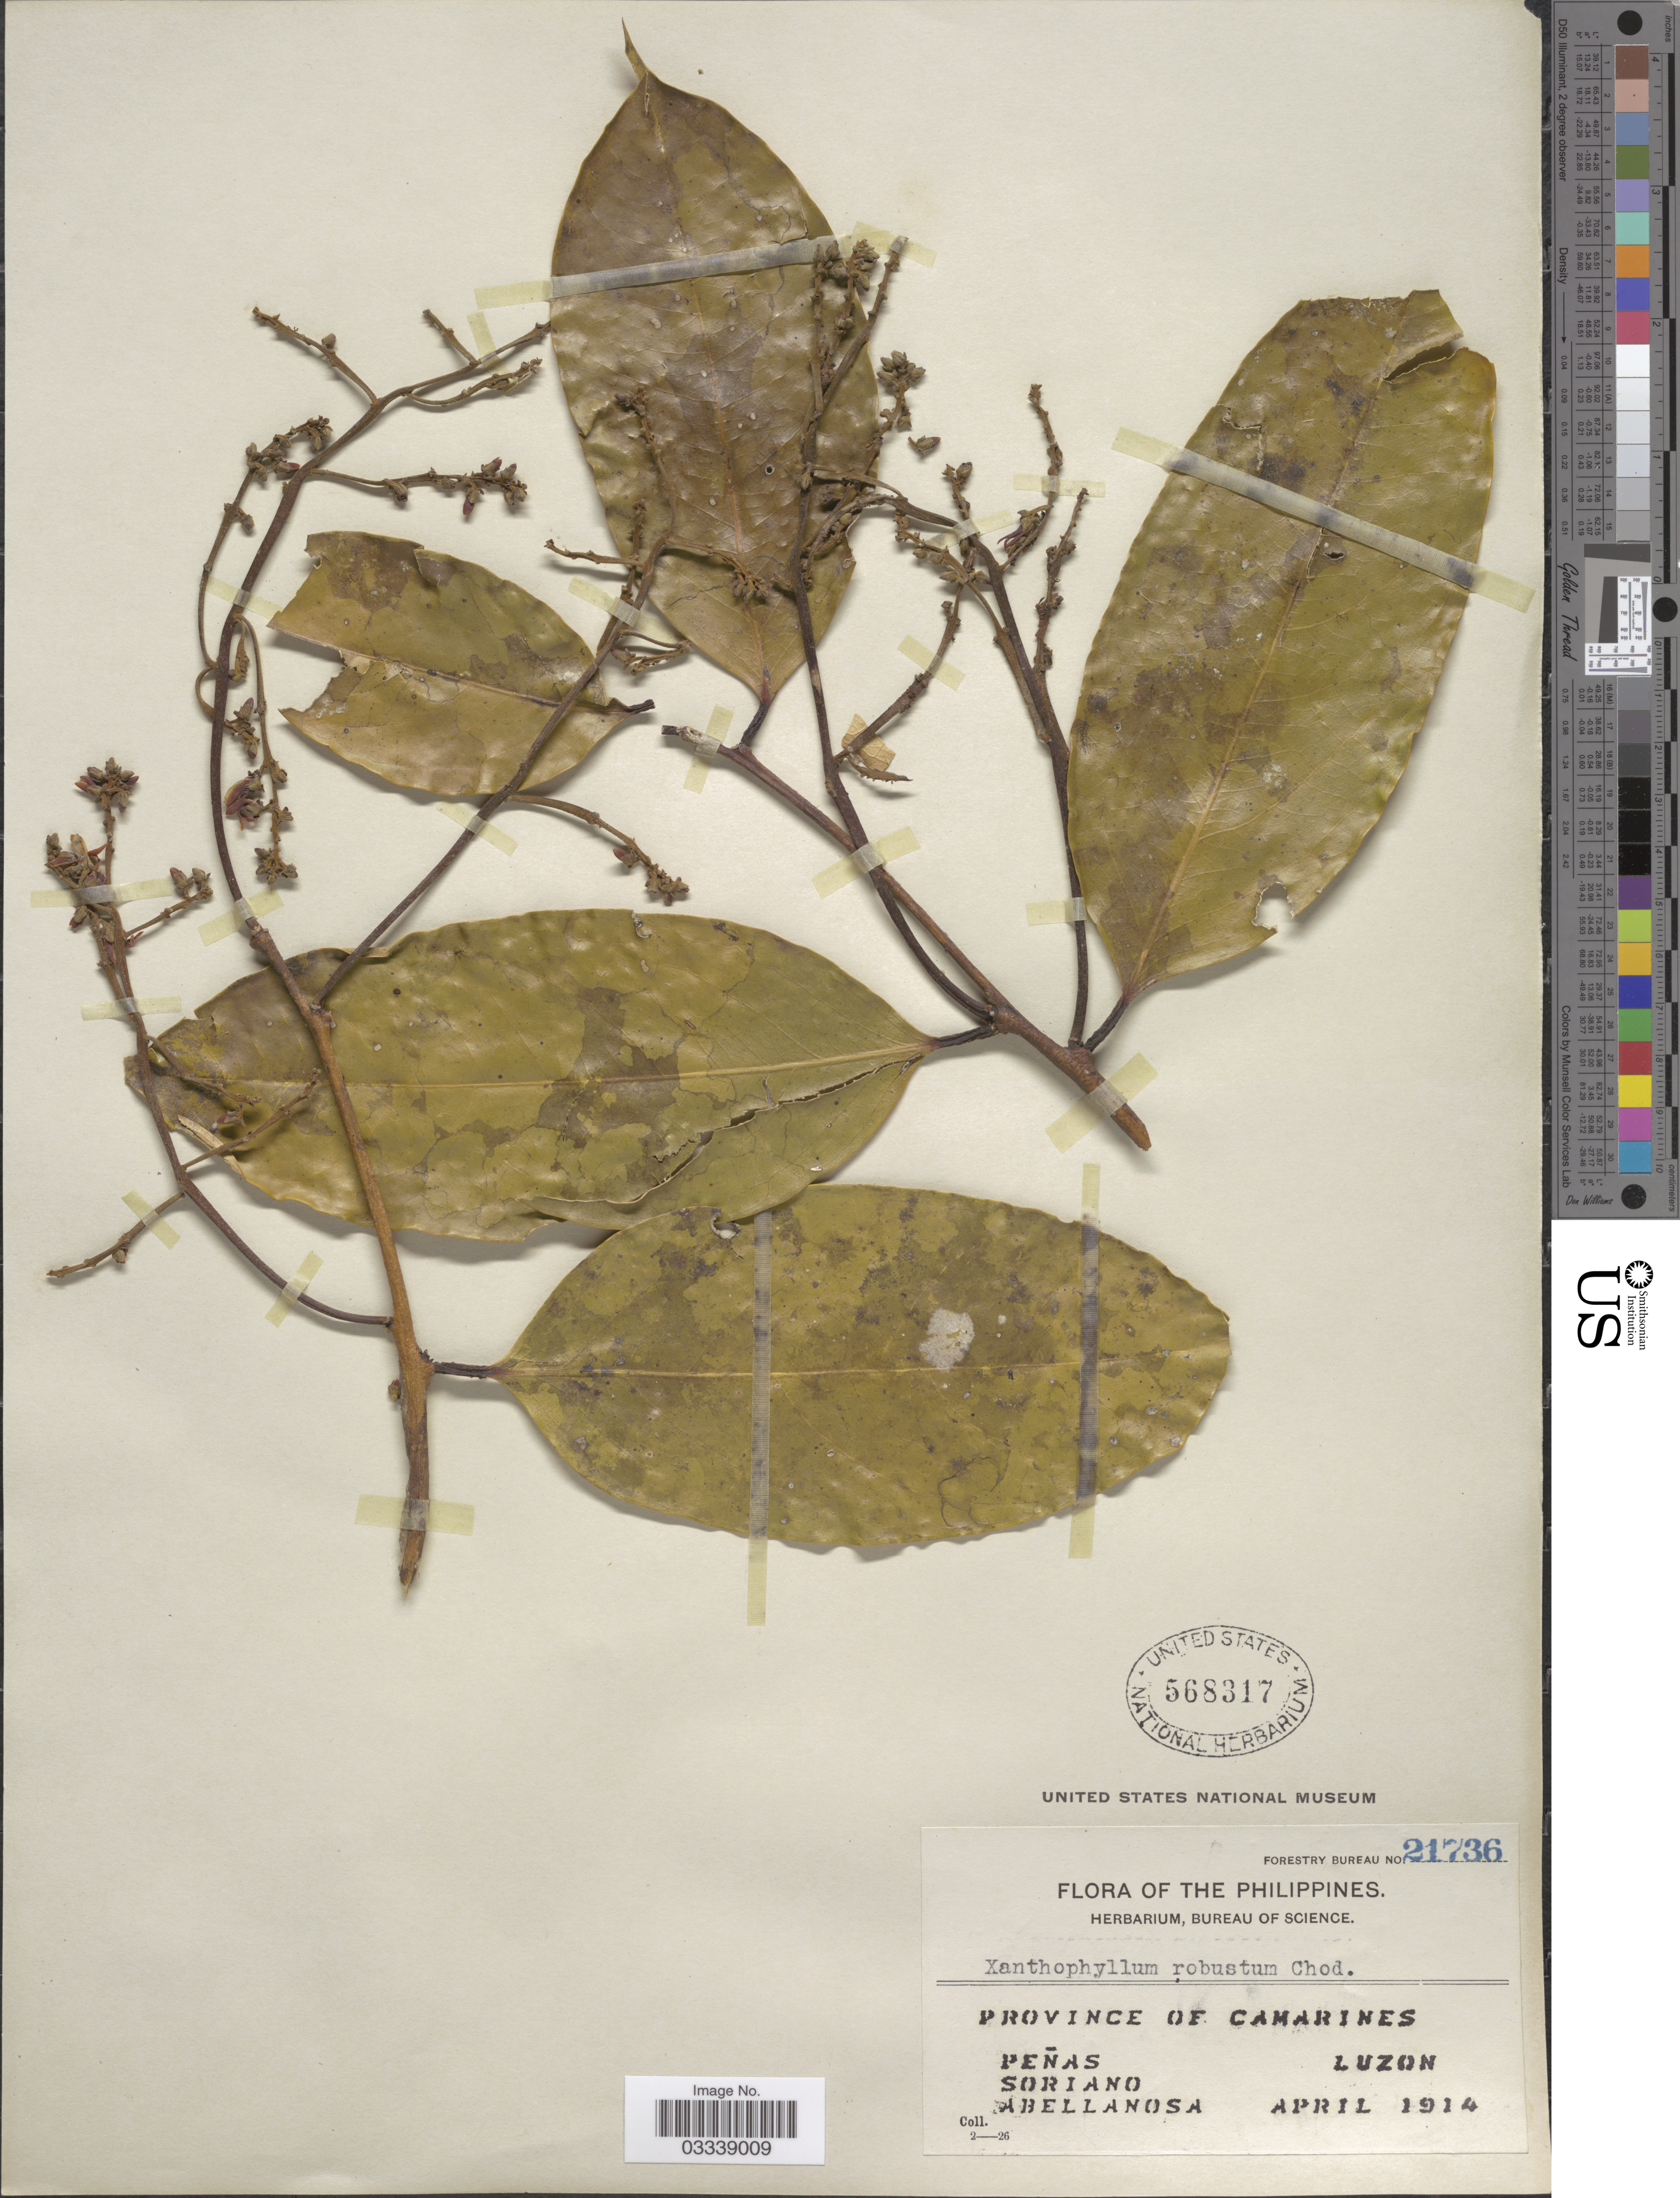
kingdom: Plantae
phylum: Tracheophyta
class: Magnoliopsida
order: Fabales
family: Polygalaceae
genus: Xanthophyllum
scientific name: Xanthophyllum vitellinum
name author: (Blume) D. Dietr.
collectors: Peñas, -. Soriano & -. Abellanosa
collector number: Forestry Bureau 21736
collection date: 1914-04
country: Philippines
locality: Province of Camarines, Luzon.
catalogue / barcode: US 568317